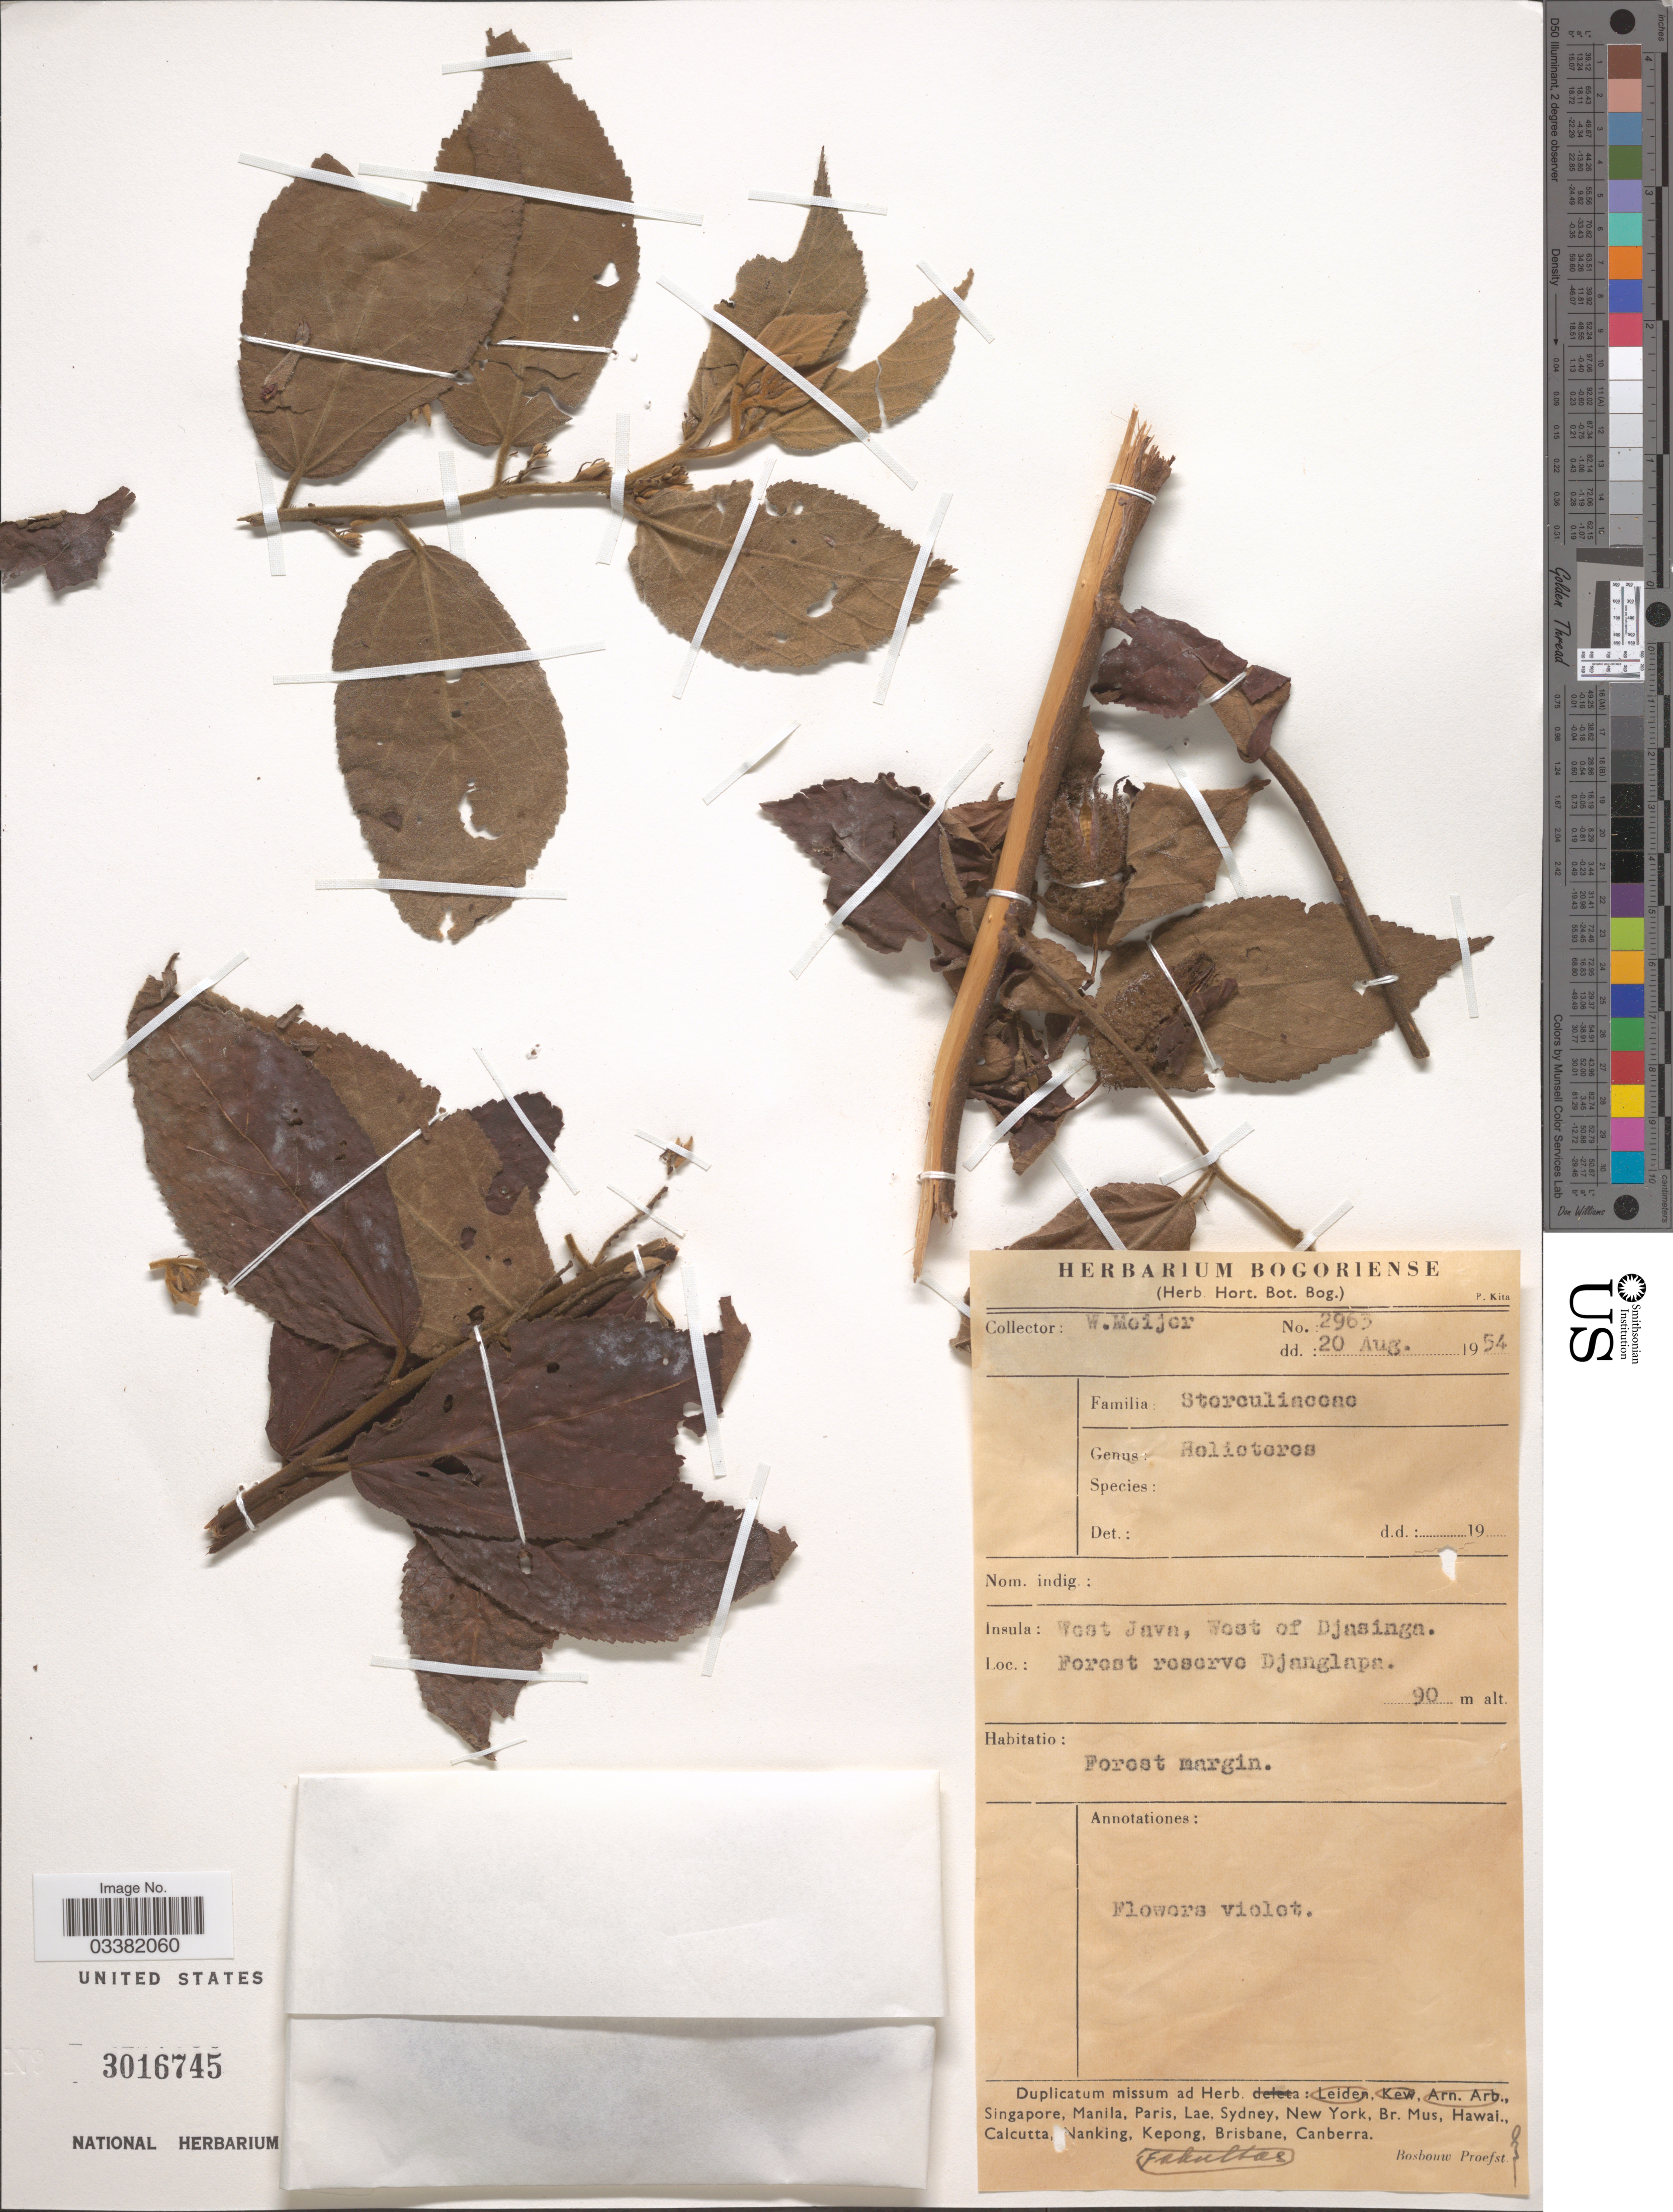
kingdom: Plantae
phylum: Tracheophyta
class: Magnoliopsida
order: Malvales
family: Malvaceae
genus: Helicteres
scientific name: Helicteres sp.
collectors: W. Meijer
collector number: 2963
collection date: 1954-08-20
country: Indonesia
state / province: Java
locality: Insula: West Java, West of Djasinga. forest reserve Djanglapa.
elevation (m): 90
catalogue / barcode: US 3016745